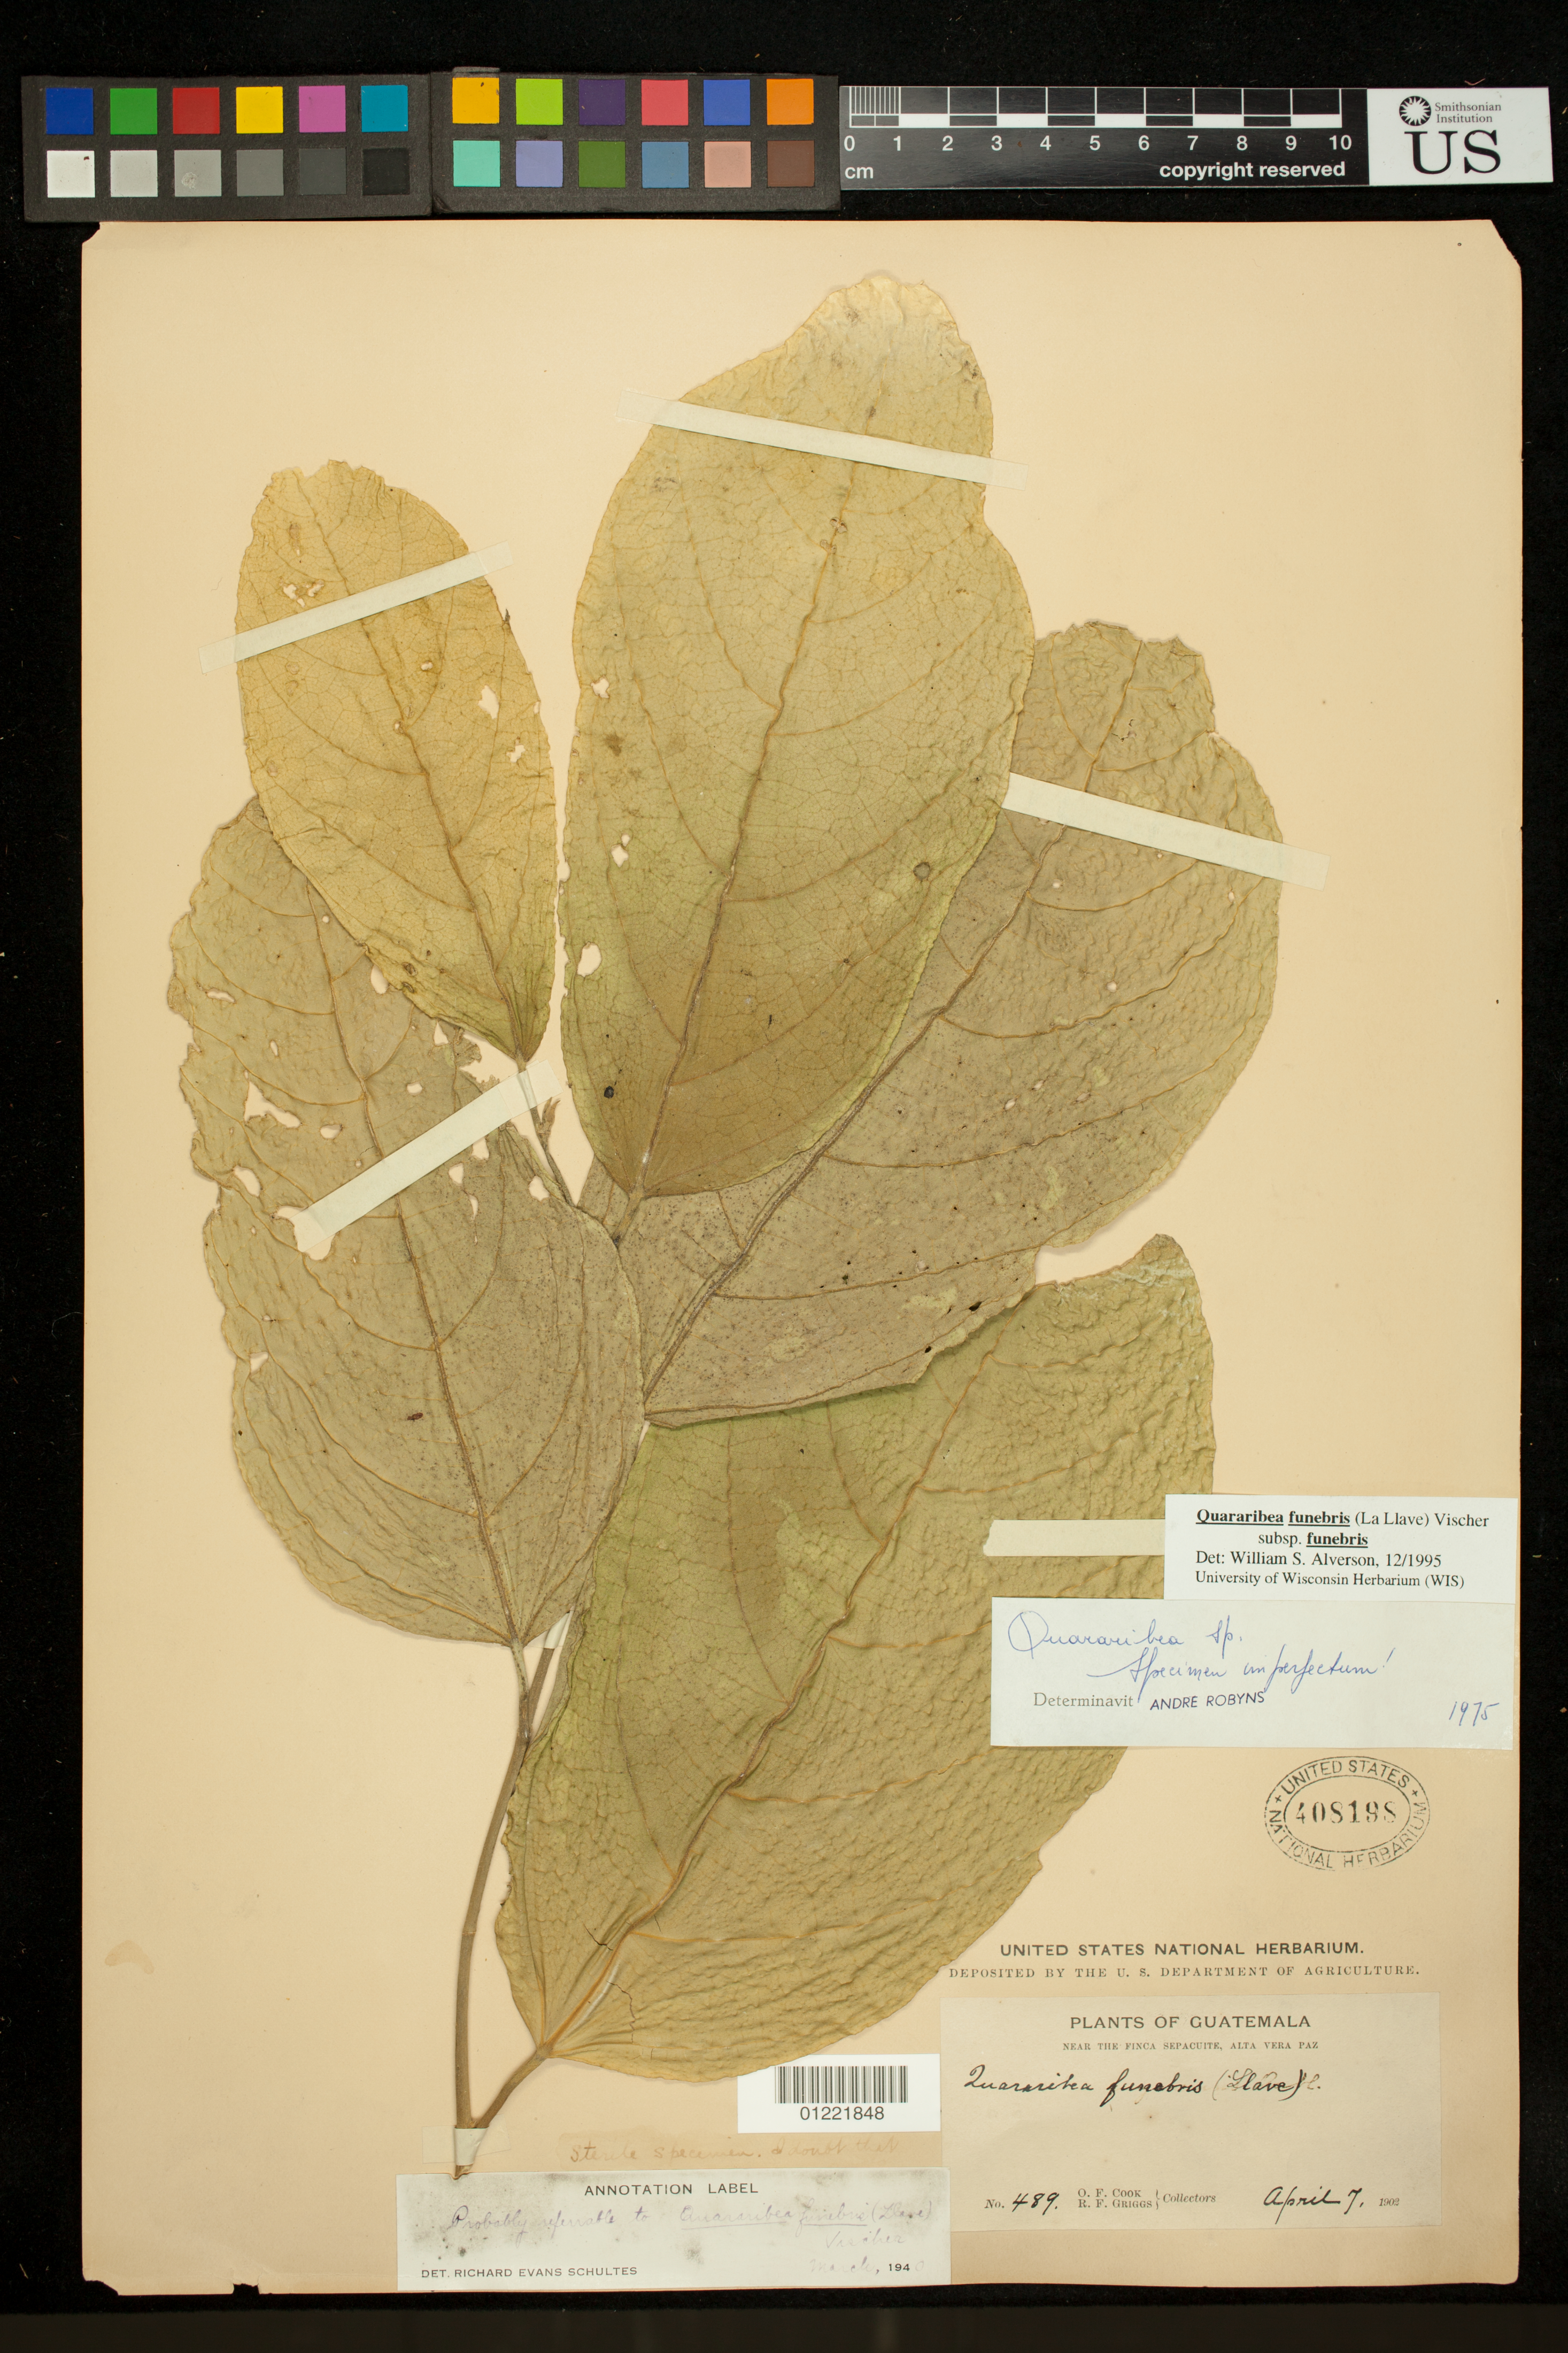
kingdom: Plantae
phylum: Tracheophyta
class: Magnoliopsida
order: Malvales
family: Malvaceae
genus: Quararibea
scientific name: Quararibea funebris subsp. funebris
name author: (La Llave) Vischer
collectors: O. F. Cook & R. F. Griggs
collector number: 489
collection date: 1902-04-07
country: Guatemala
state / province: Alta Verapaz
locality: Near the Finca Sepacuite.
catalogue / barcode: US 408198